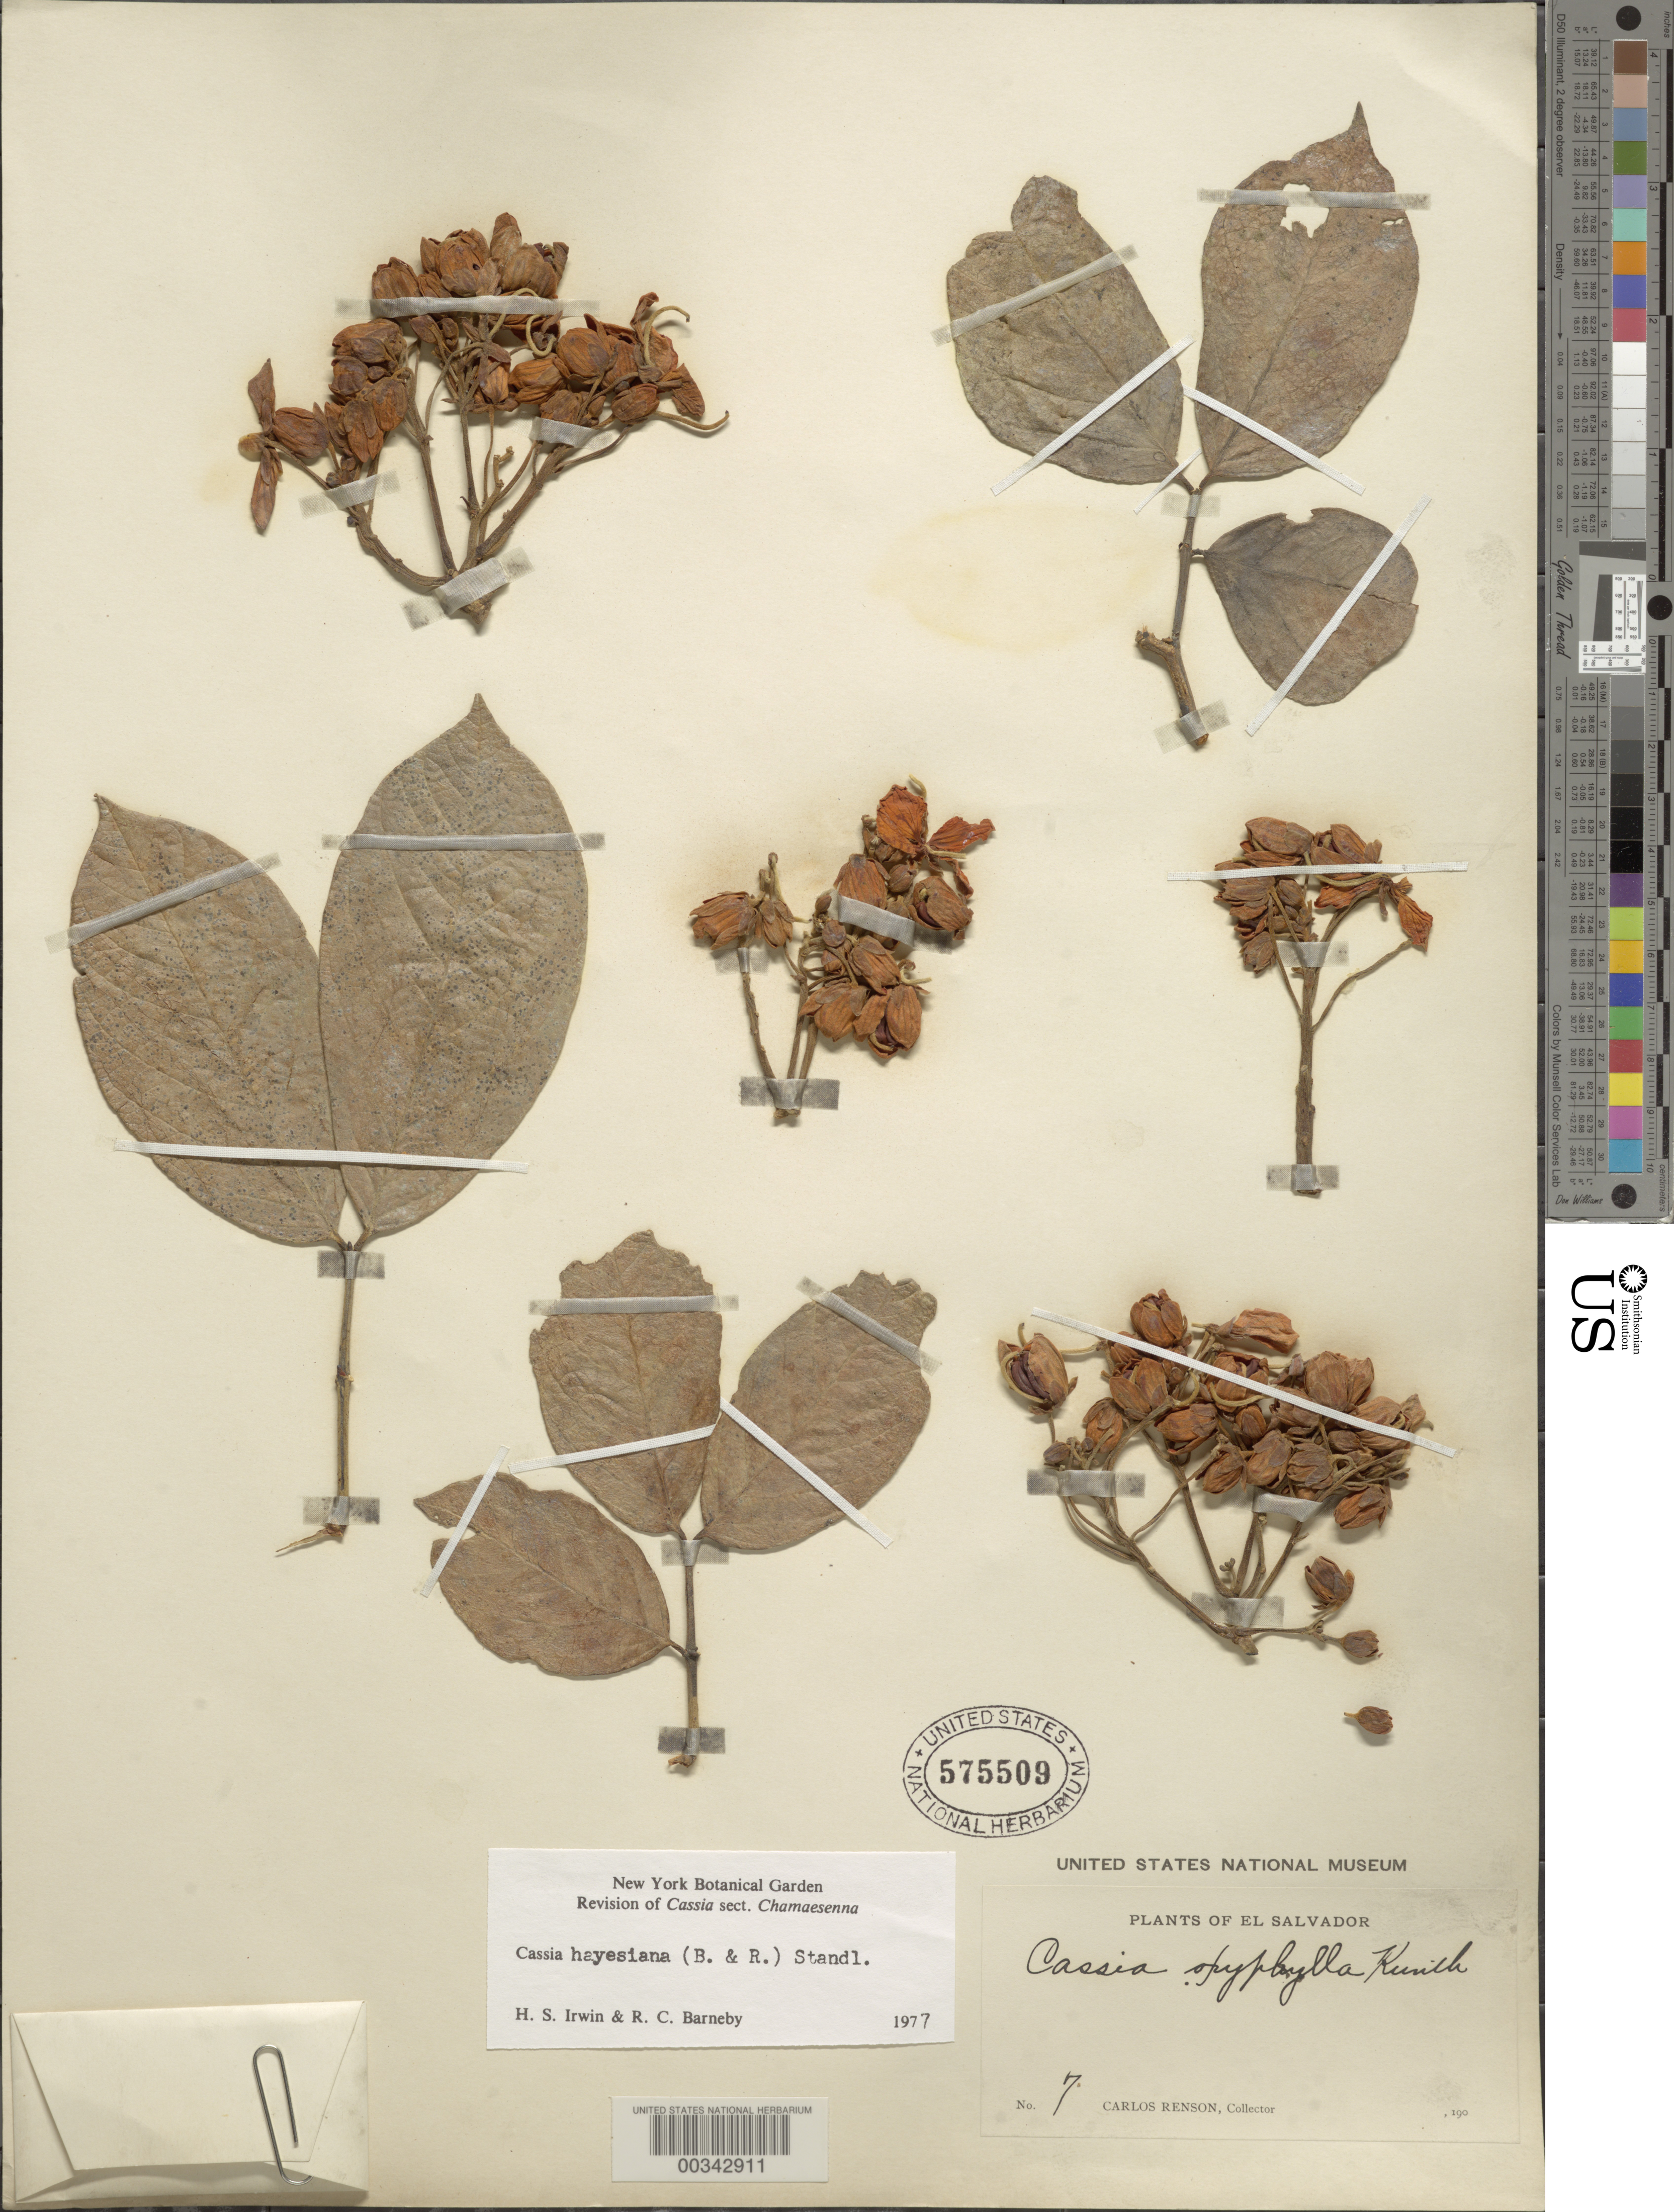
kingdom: Plantae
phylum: Tracheophyta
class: Magnoliopsida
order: Fabales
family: Fabaceae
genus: Senna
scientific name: Senna hayesiana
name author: (Britton & Rose) H.S. Irwin & Barneby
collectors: C. Renson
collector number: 7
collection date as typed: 190-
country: El Salvador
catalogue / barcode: US 575509